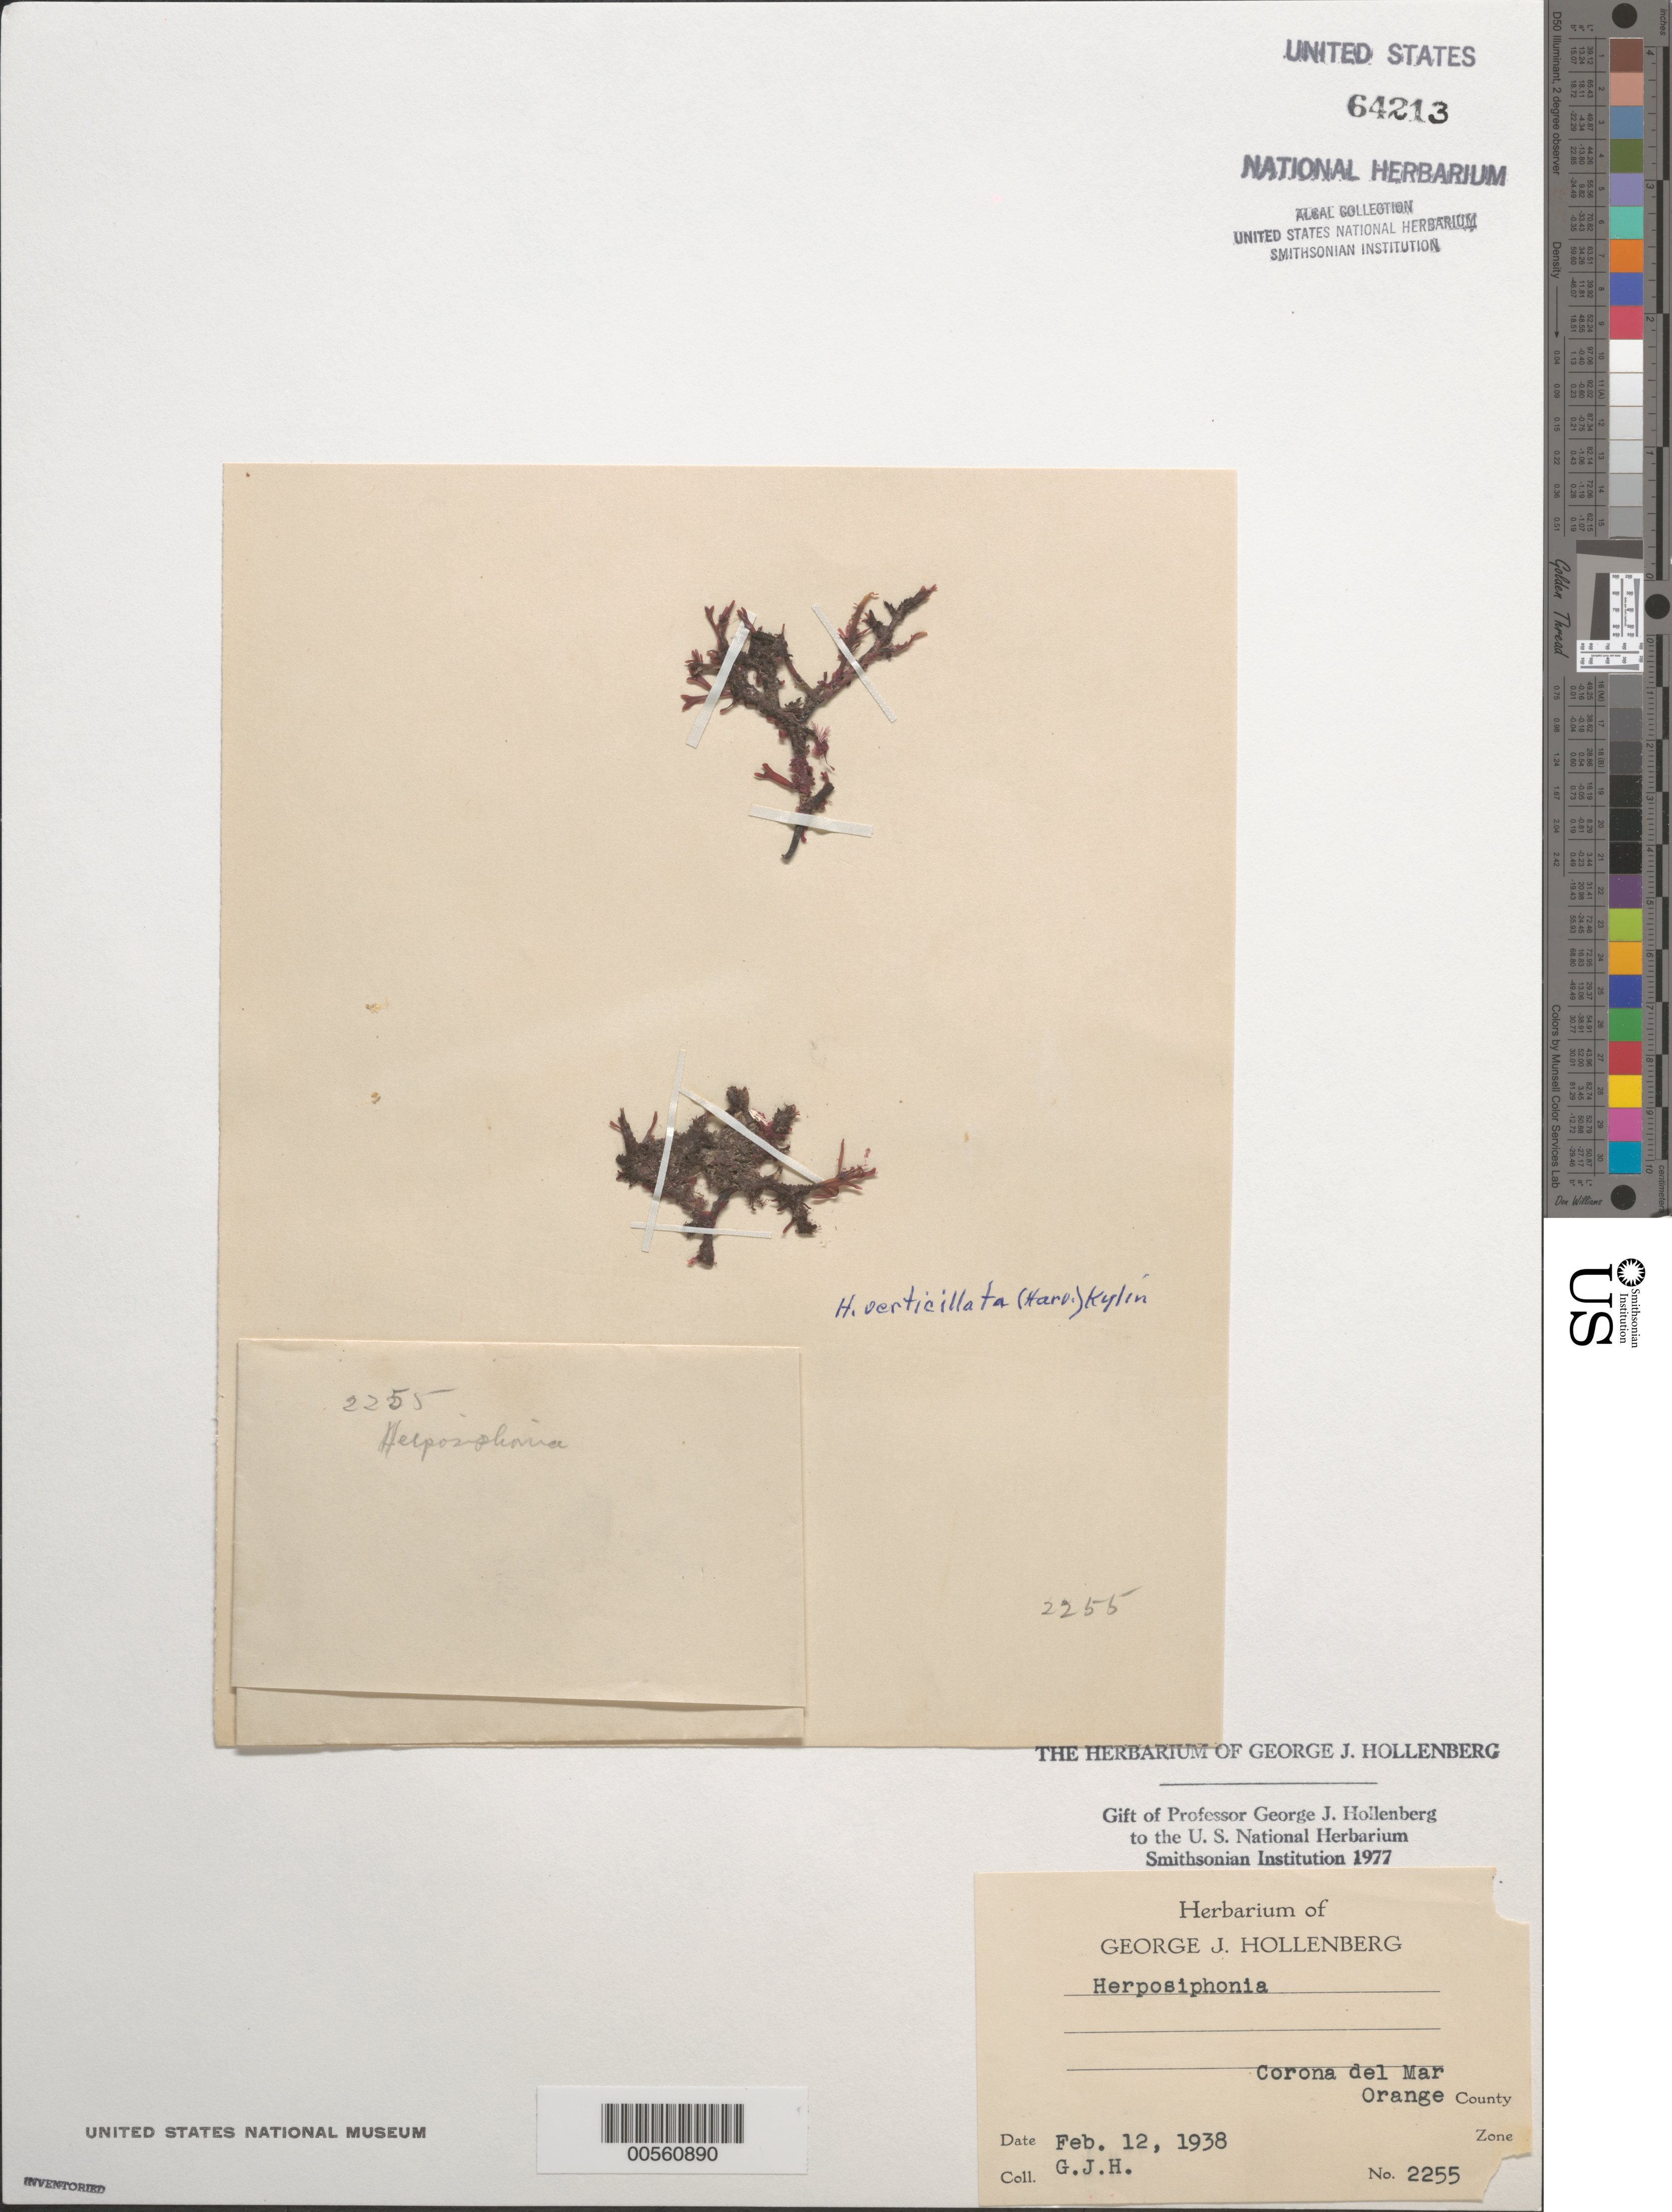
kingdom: Plantae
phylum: Rhodophyta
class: Florideophyceae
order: Ceramiales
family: Rhodomelaceae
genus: Herposiphonia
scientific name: Herposiphonia verticillata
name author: (Harv.) Kylin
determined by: Hollenberg, George J.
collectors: G. Hollenberg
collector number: GJH 2255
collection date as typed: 12 Feb 1938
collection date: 1938-02-12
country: United States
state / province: California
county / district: Orange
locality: Corona del Mar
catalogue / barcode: US 64213